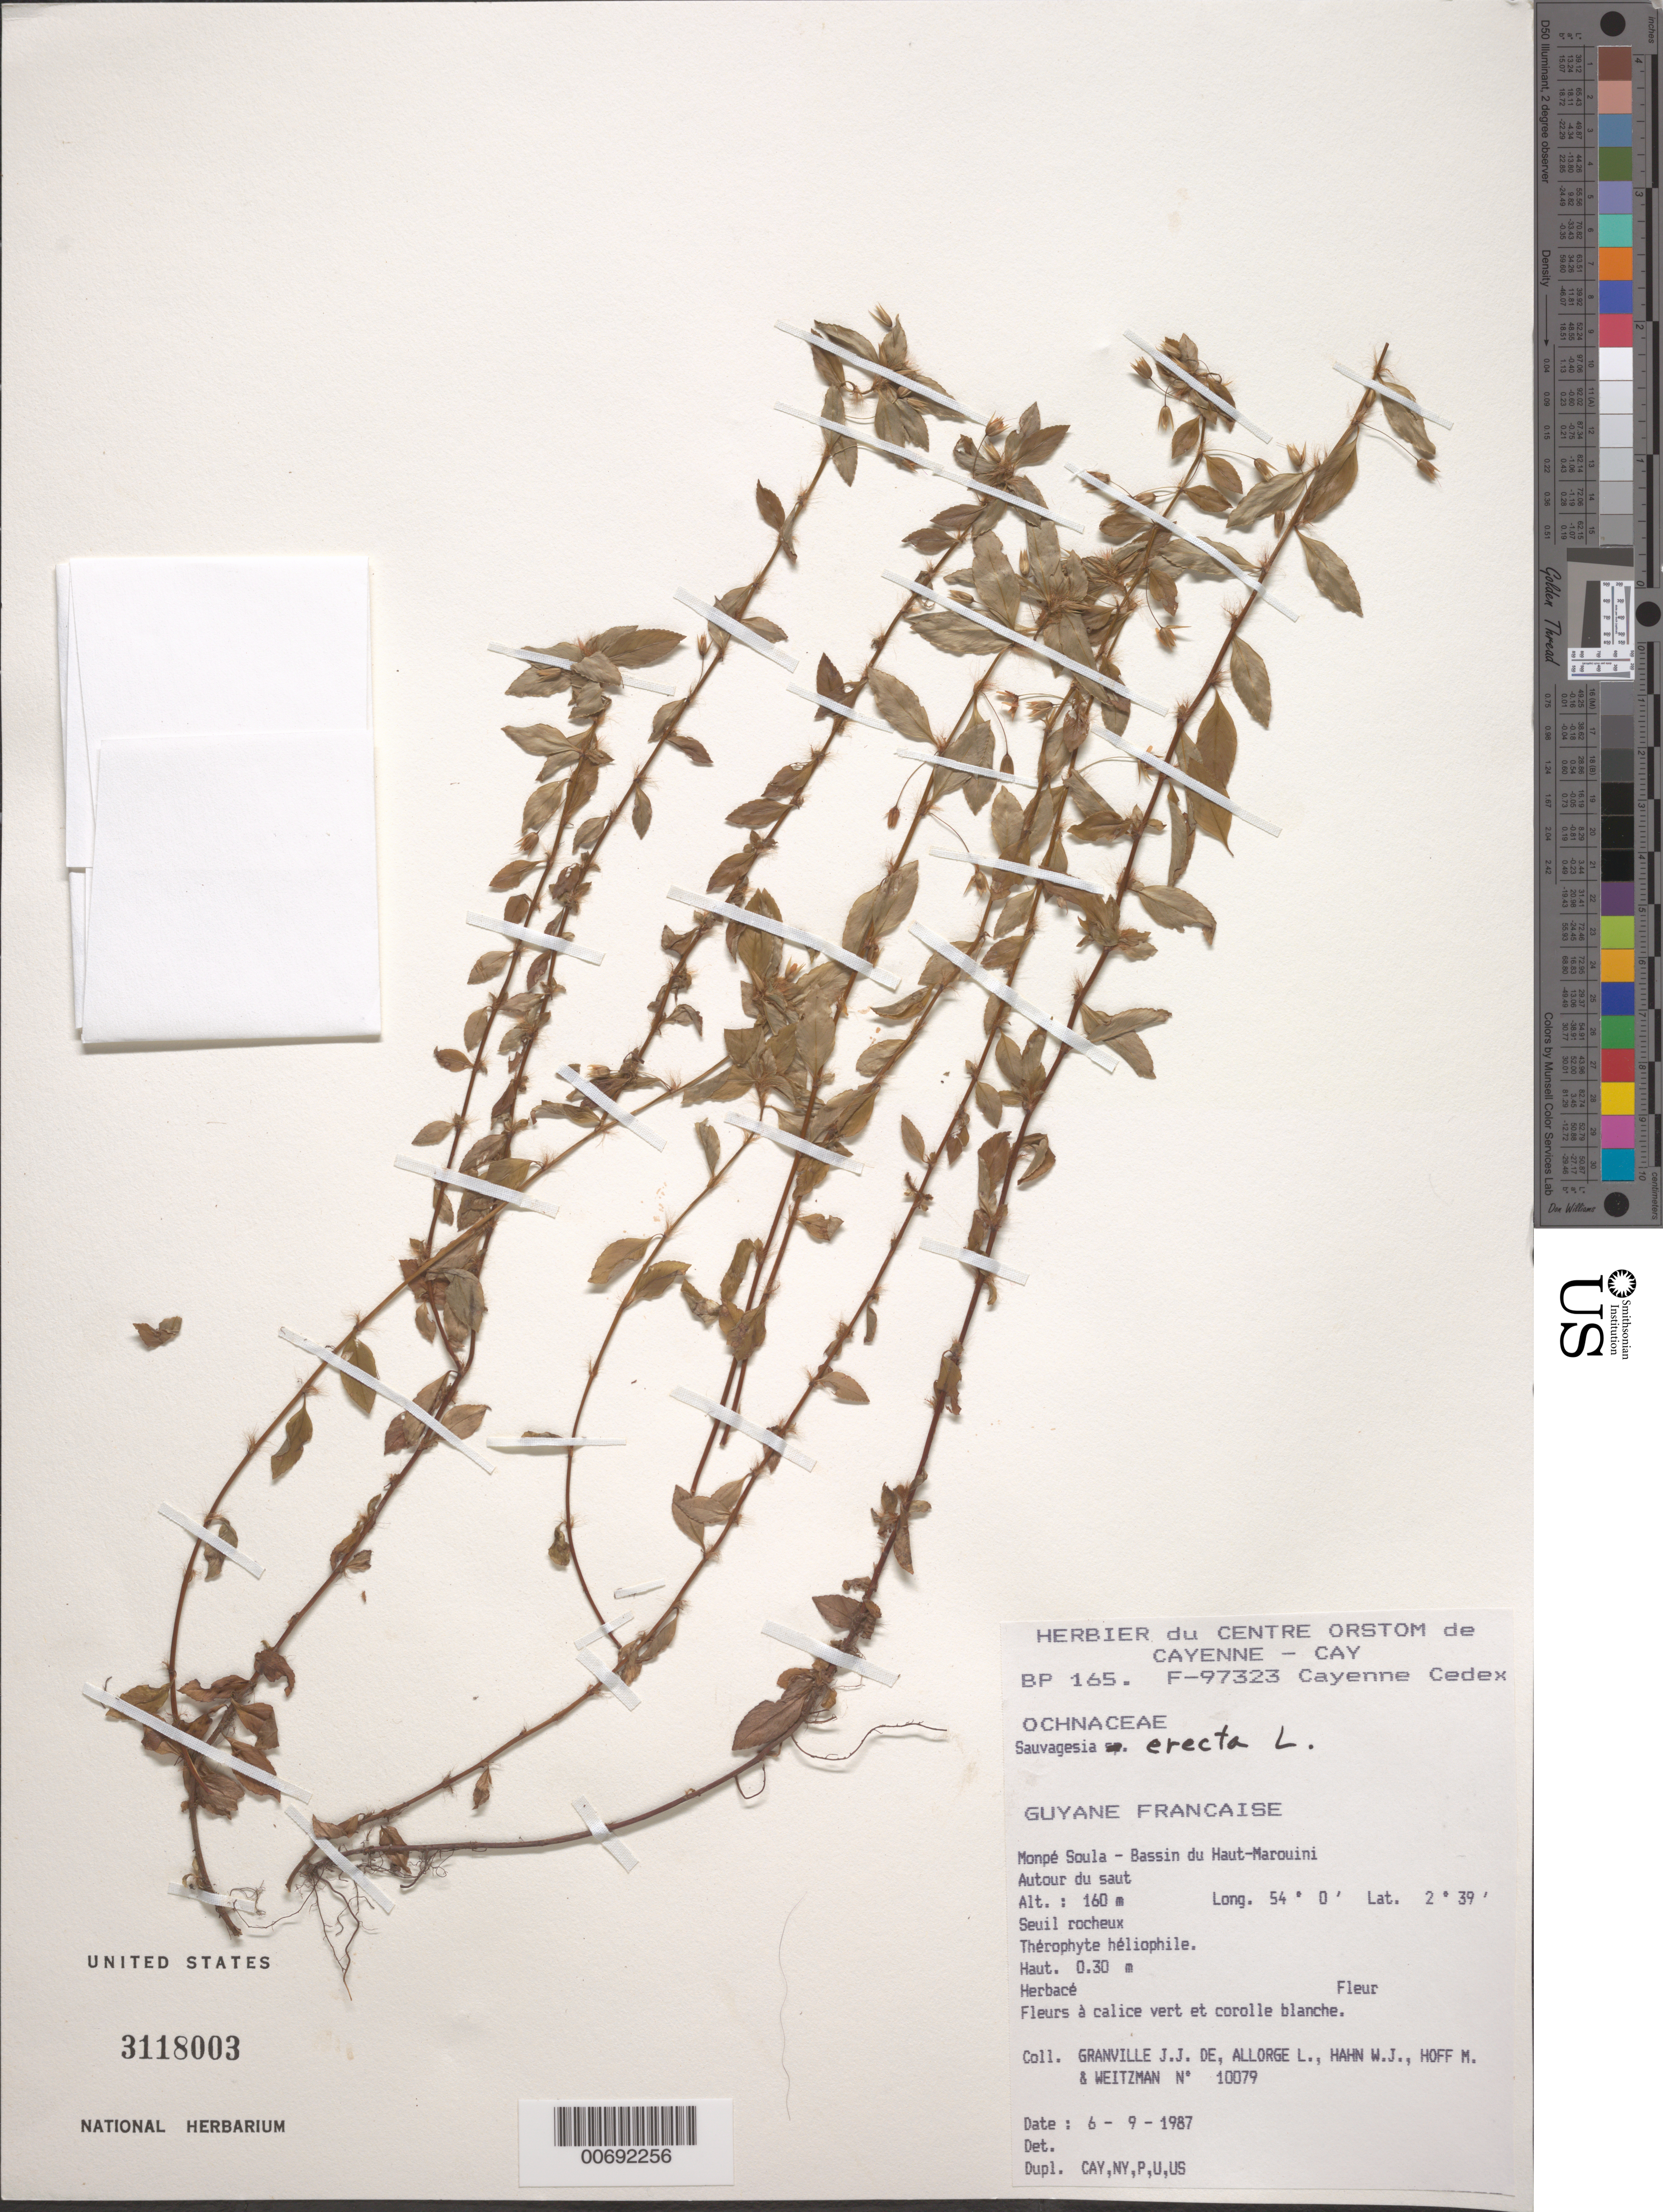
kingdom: Plantae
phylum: Tracheophyta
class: Magnoliopsida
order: Malpighiales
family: Ochnaceae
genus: Sauvagesia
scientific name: Sauvagesia erecta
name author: L.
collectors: J.-J. de Granville, L. Allorge, W. J. Hahn, M. Hoff & A. L. Weitzman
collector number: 10079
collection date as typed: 6-Sep-87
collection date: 1987-09-06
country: French Guiana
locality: Monpé Soula, Bassin du Haut-Marouini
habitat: Seuil rocheux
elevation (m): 160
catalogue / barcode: US 3118003